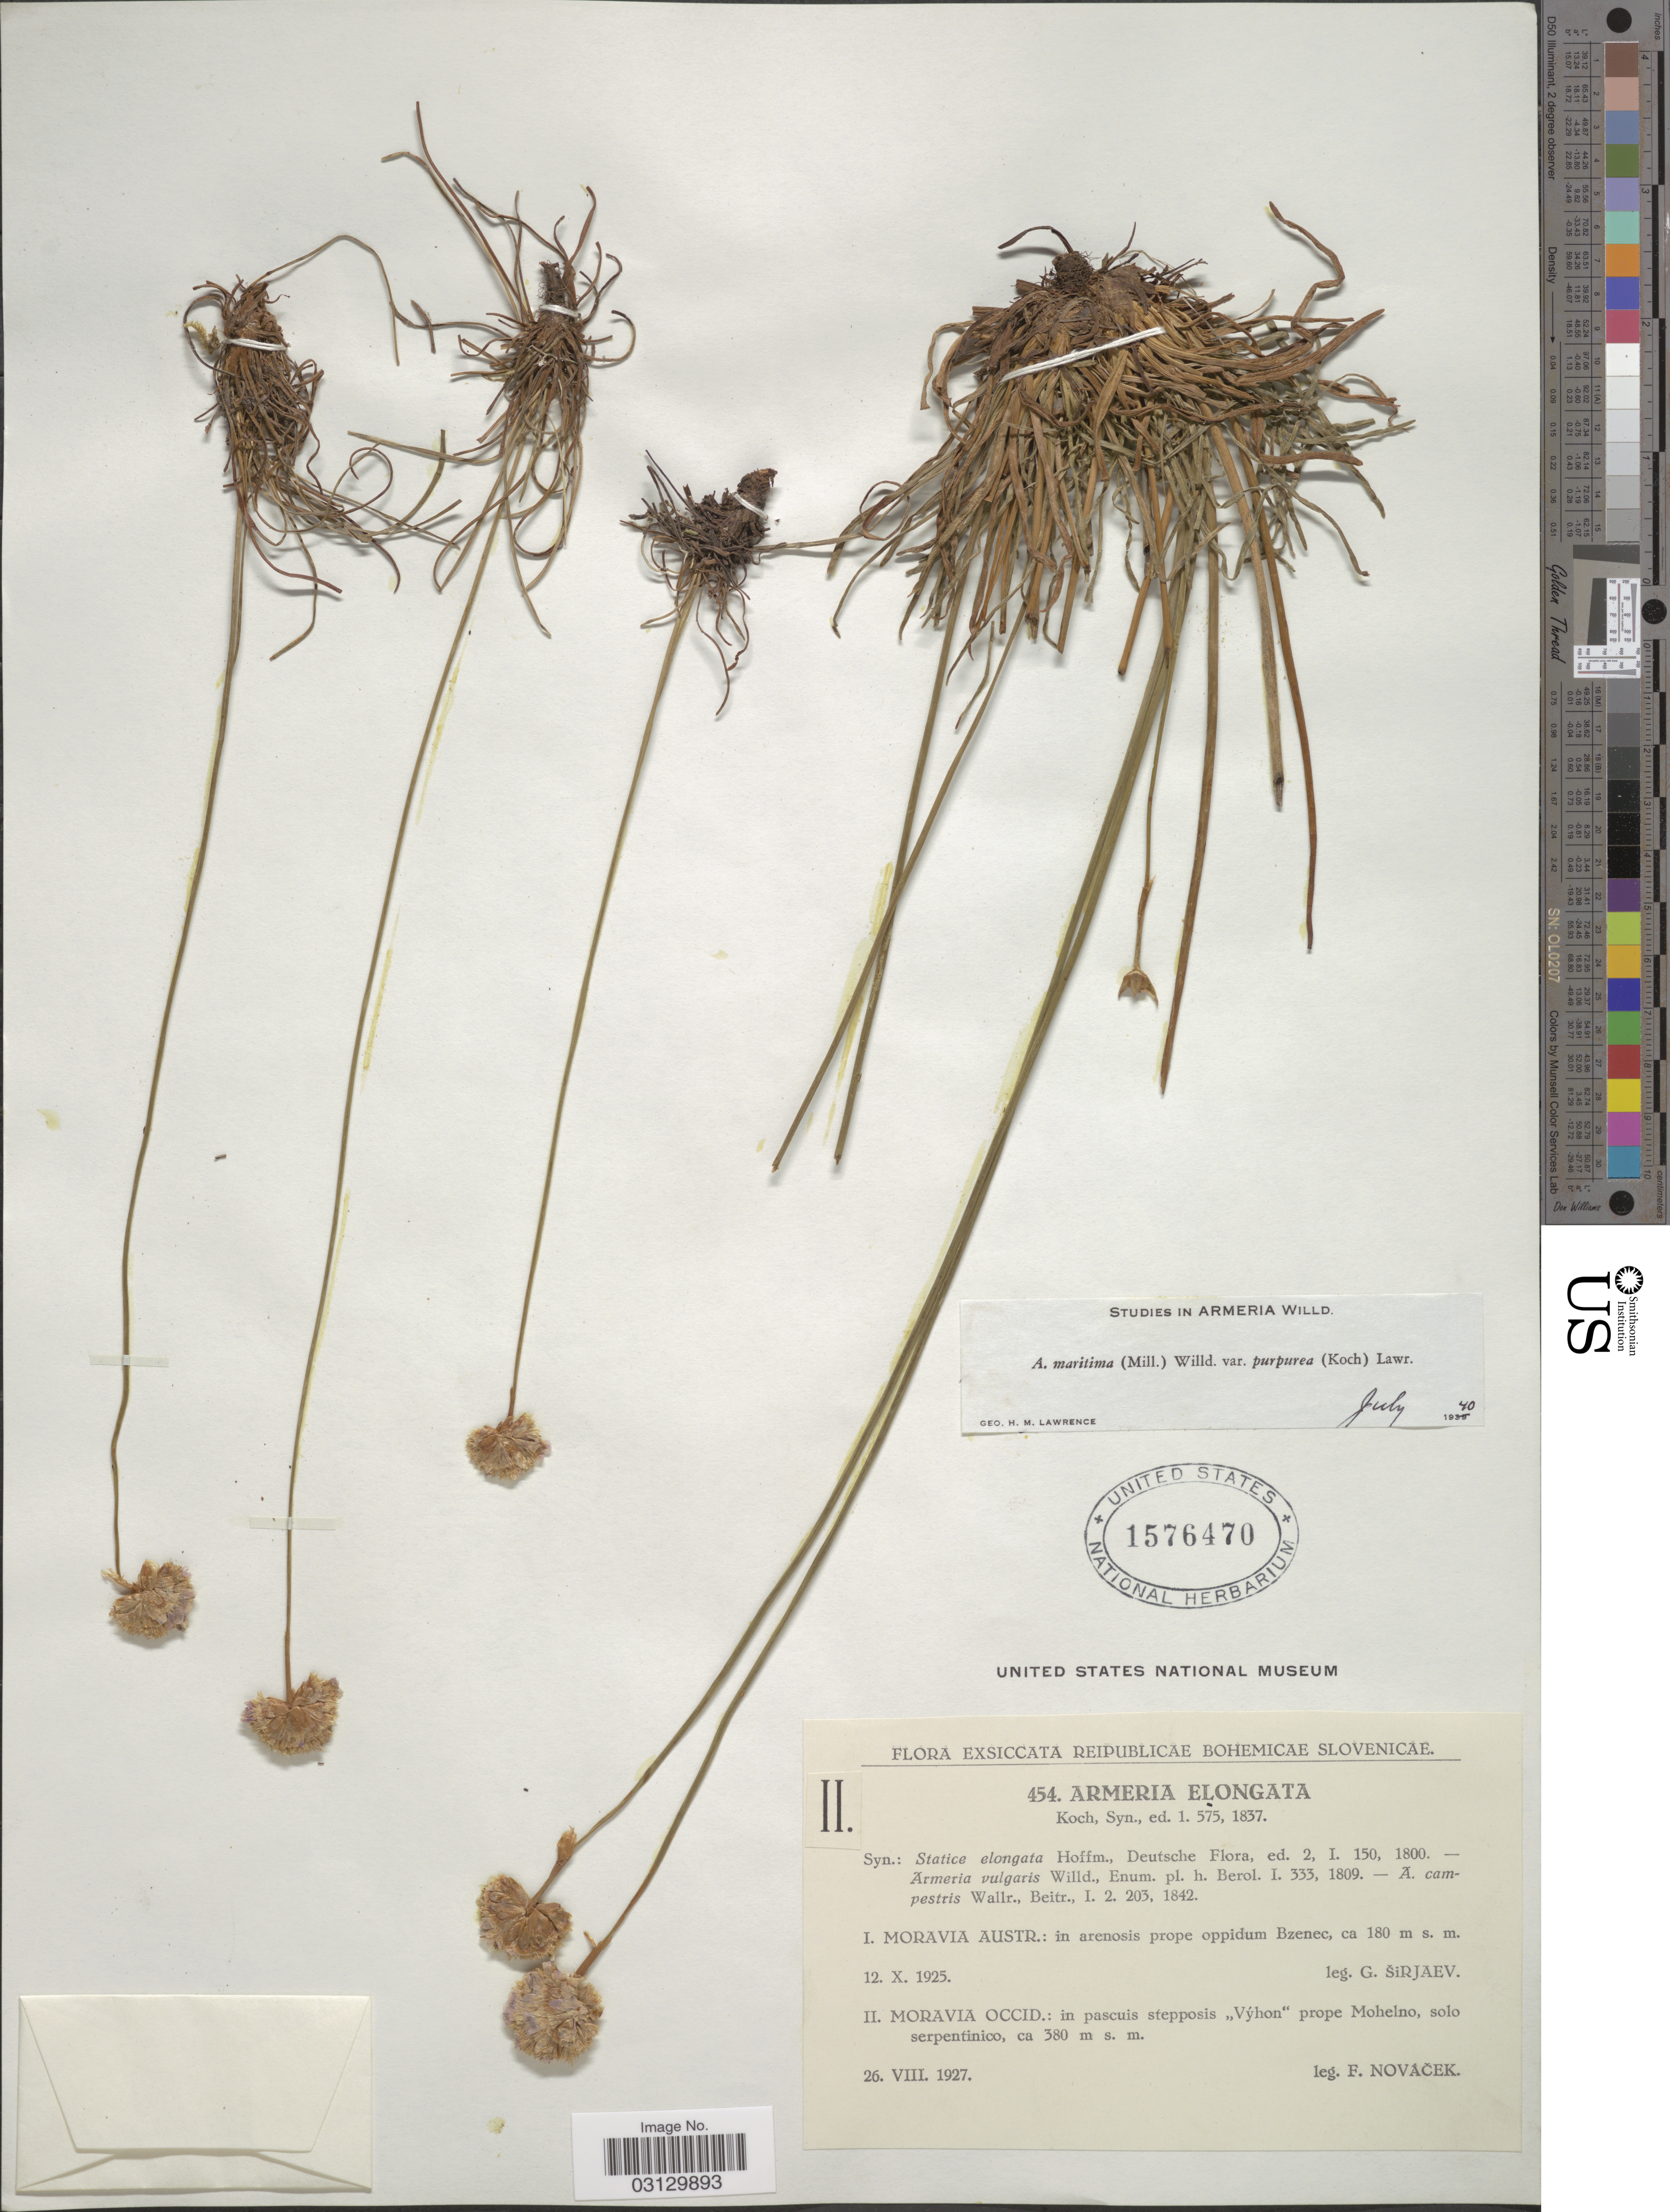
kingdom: Plantae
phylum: Tracheophyta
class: Magnoliopsida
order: Caryophyllales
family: Plumbaginaceae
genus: Armeria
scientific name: Armeria maritima subsp. purpurea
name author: (W.D.J. Koch) Á. Löve & D. Löve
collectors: F. Novacek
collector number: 454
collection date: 1927-08-26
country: Czechia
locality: Moravia Occid.: in pascuis stepposis "Výhon" prope Mohelno, solo serpentinico.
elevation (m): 380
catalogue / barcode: US 1576470